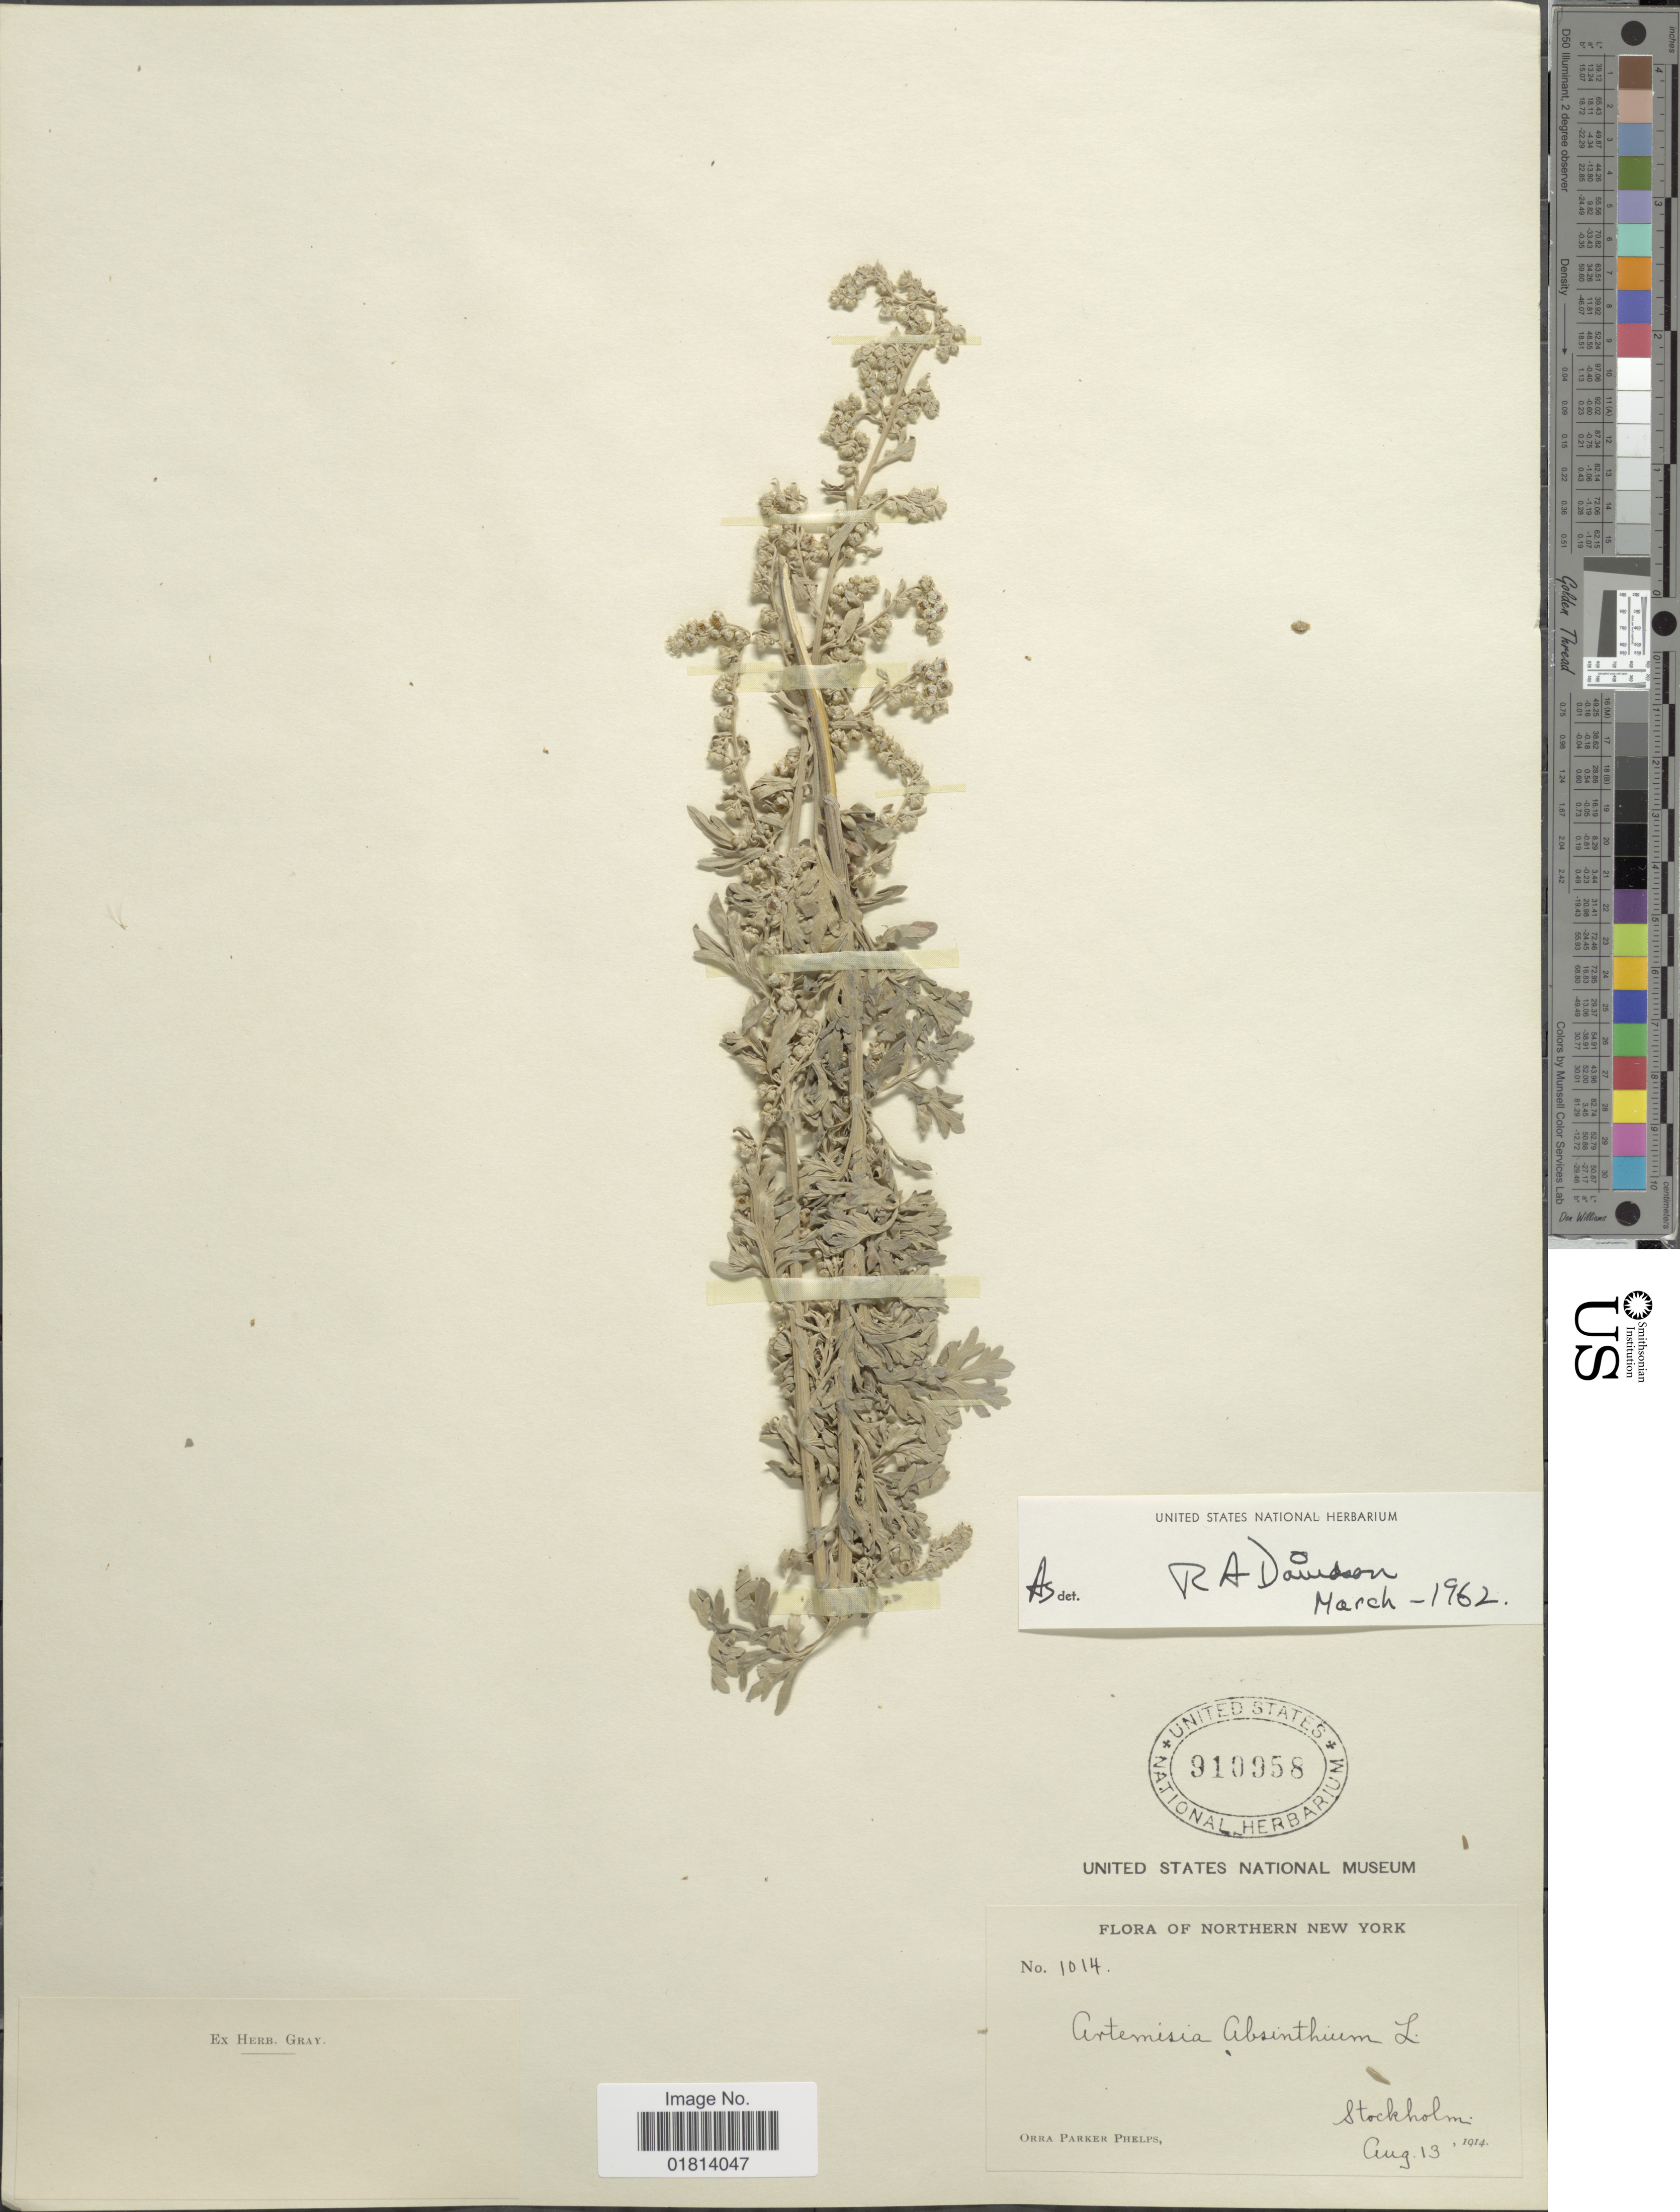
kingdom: Plantae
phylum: Tracheophyta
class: Magnoliopsida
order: Asterales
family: Asteraceae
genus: Artemisia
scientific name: Artemisia absinthium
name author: L.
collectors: O. P. Phelps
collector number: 1014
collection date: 1914-08-13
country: United States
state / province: New York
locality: Northern New York. Stockholm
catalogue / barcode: US 910958